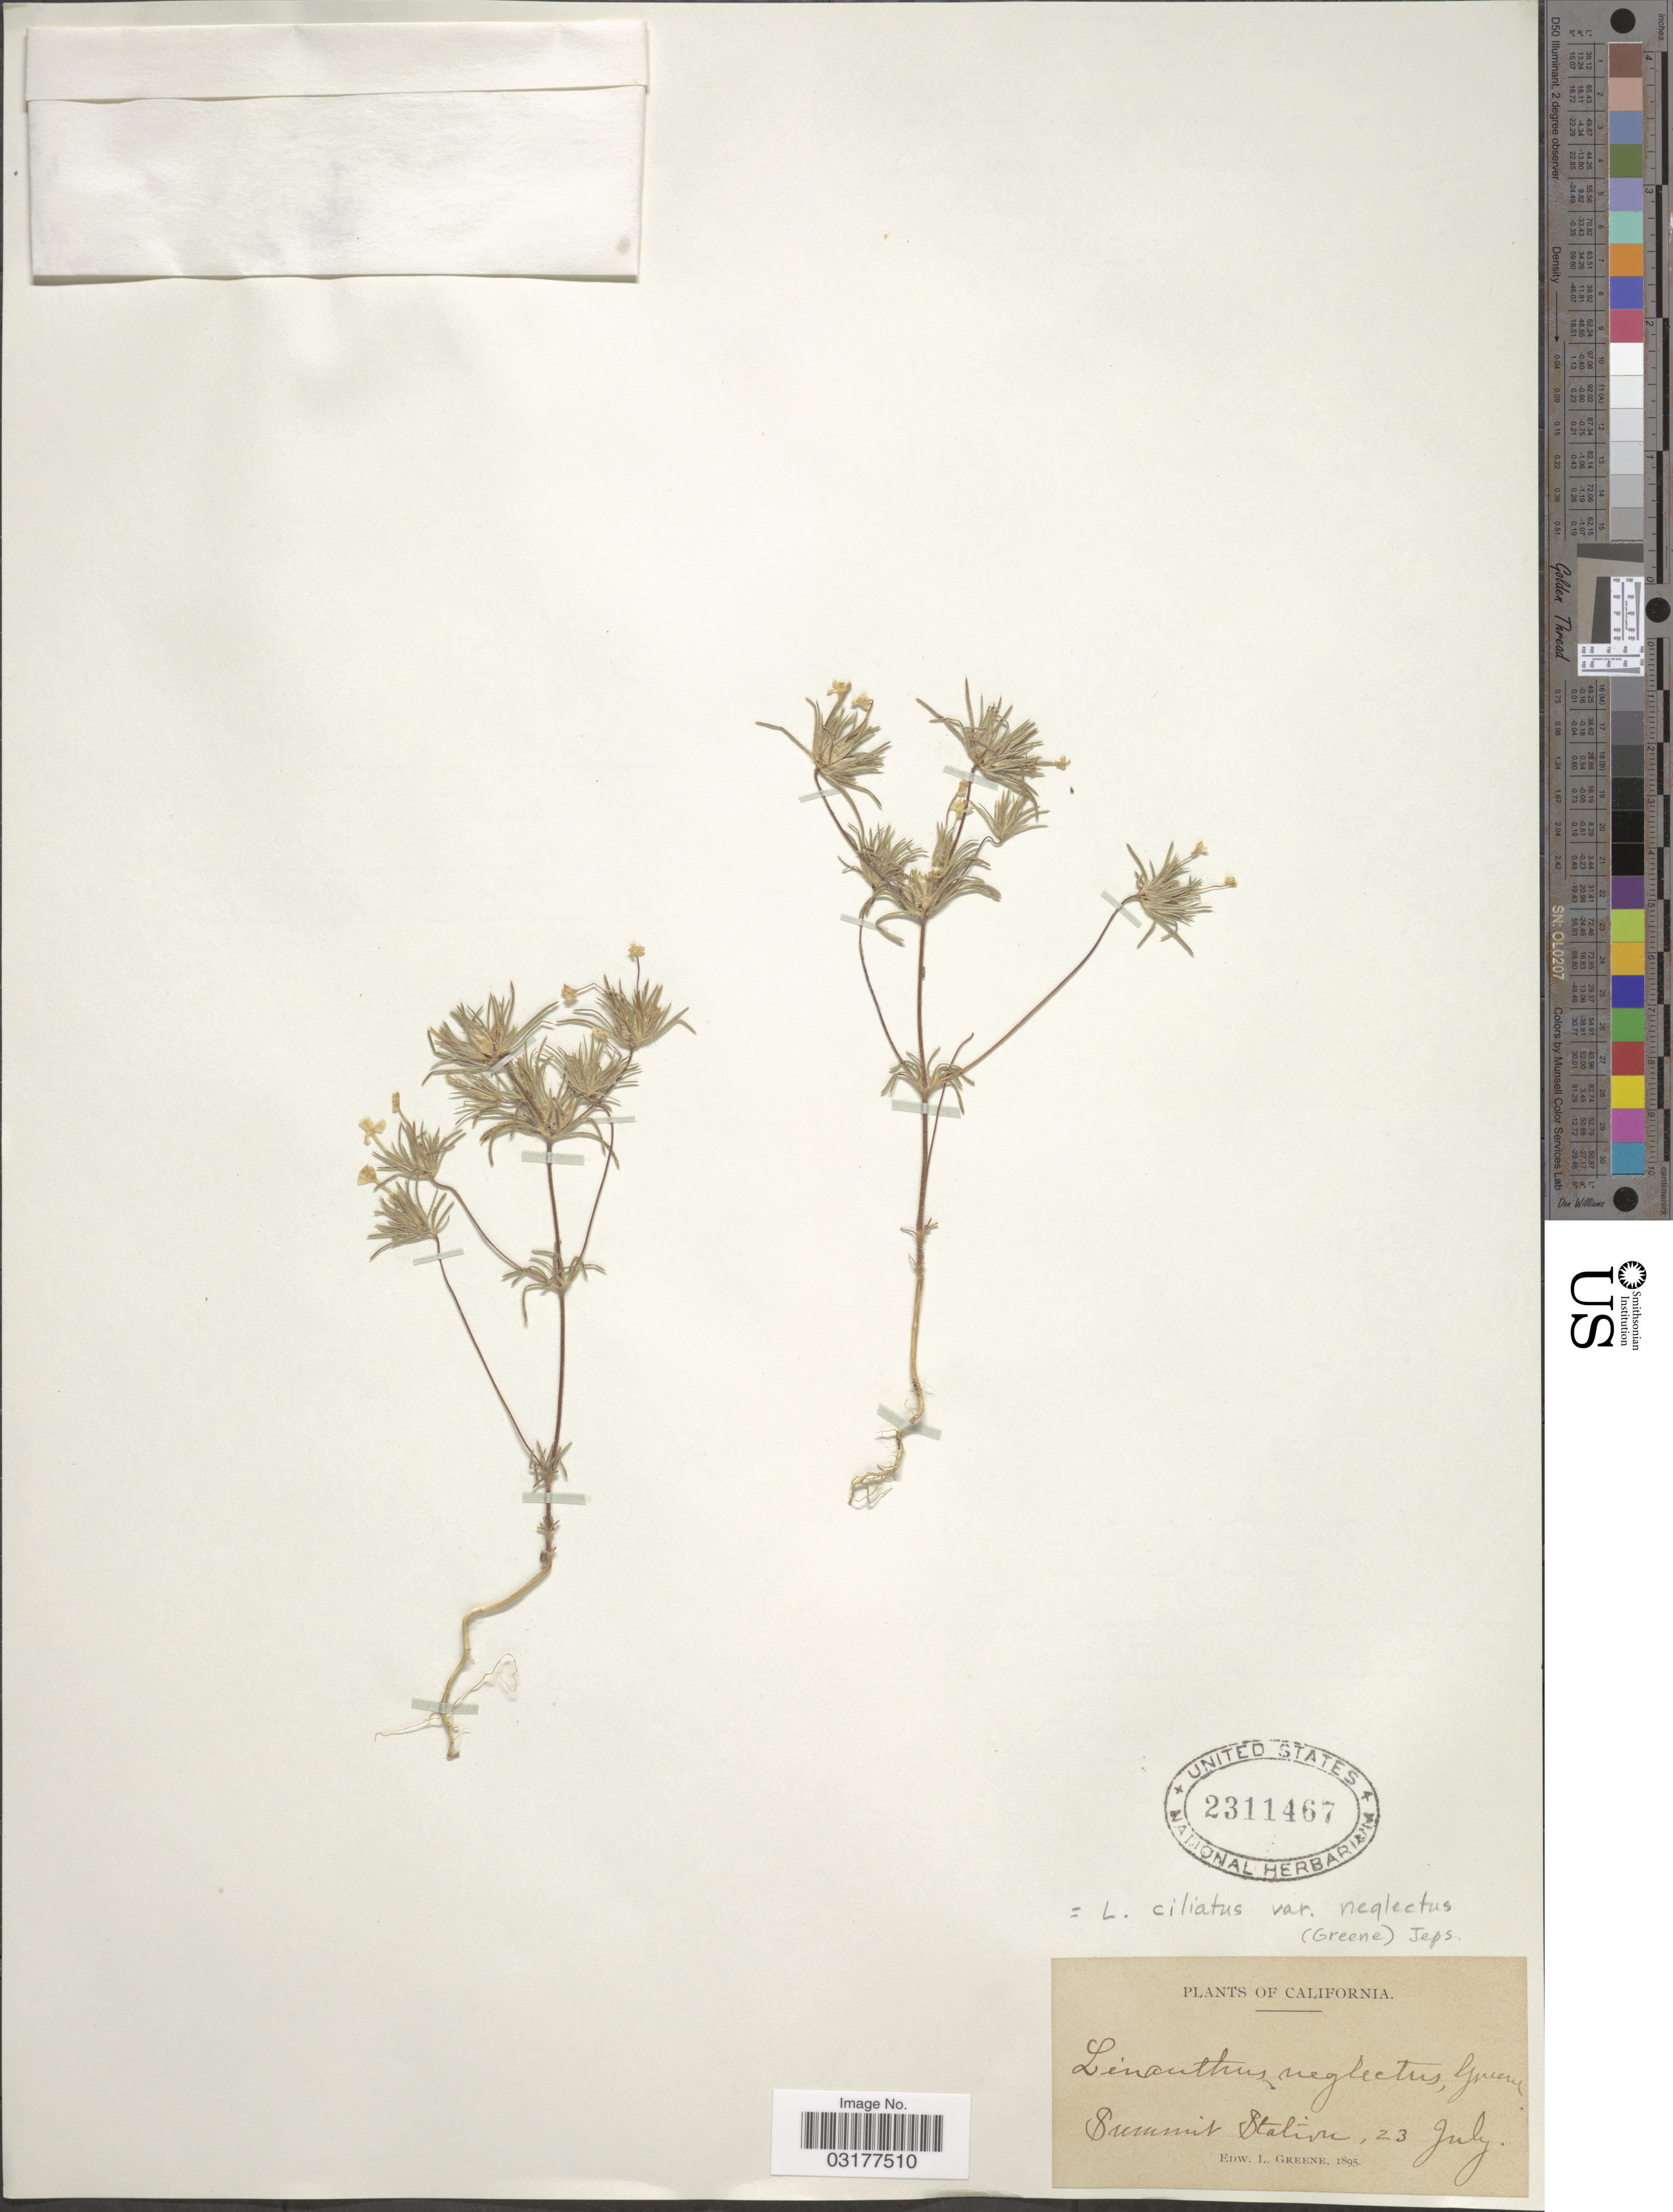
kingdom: Plantae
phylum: Tracheophyta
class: Magnoliopsida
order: Ericales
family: Polemoniaceae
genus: Leptosiphon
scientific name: Leptosiphon ciliatus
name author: (Benth.) Jeps.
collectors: E. L. Greene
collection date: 1895-07-23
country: United States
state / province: California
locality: Summit Station.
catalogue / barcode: US 2311467